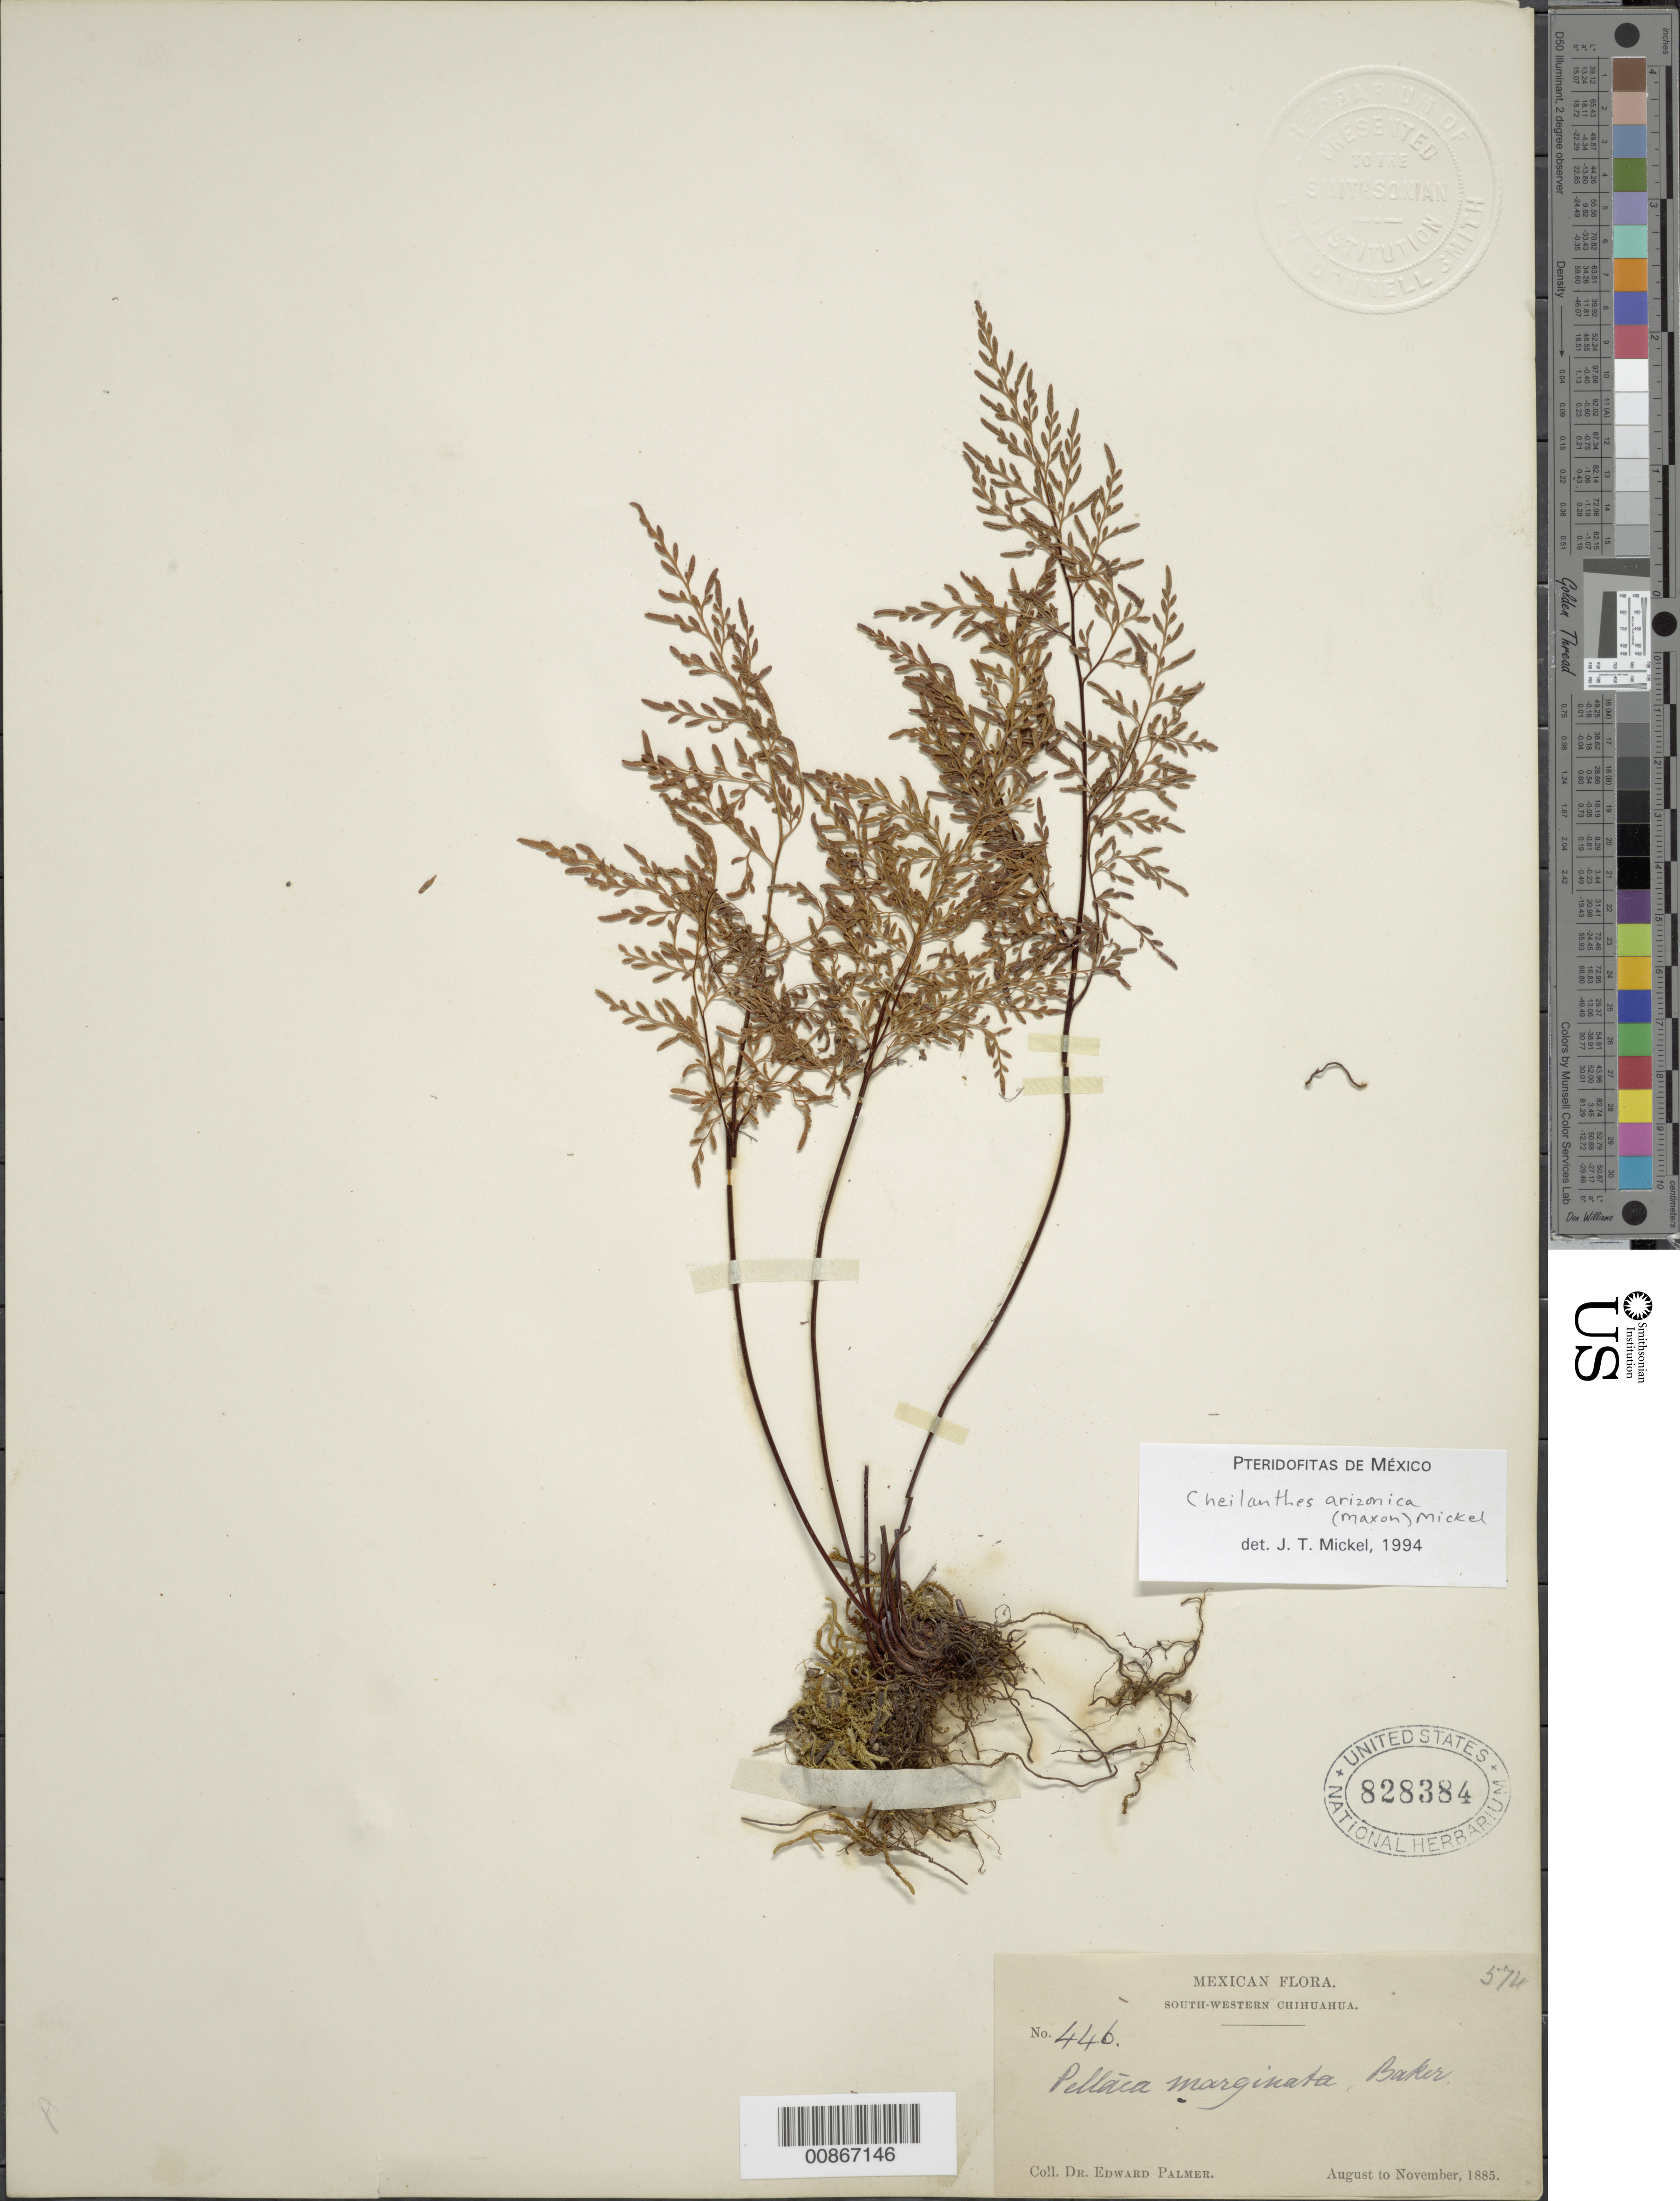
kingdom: Plantae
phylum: Tracheophyta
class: Polypodiopsida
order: Polypodiales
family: Pteridaceae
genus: Gaga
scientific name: Gaga arizonica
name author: (Maxon) Fay W. Li & Windham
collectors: E. Palmer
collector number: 446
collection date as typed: Aug 1885 to -- Nov 1885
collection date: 1885-08/1885-11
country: Mexico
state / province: Chihuahua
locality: South-Western Chihuahua.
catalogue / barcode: US 828384